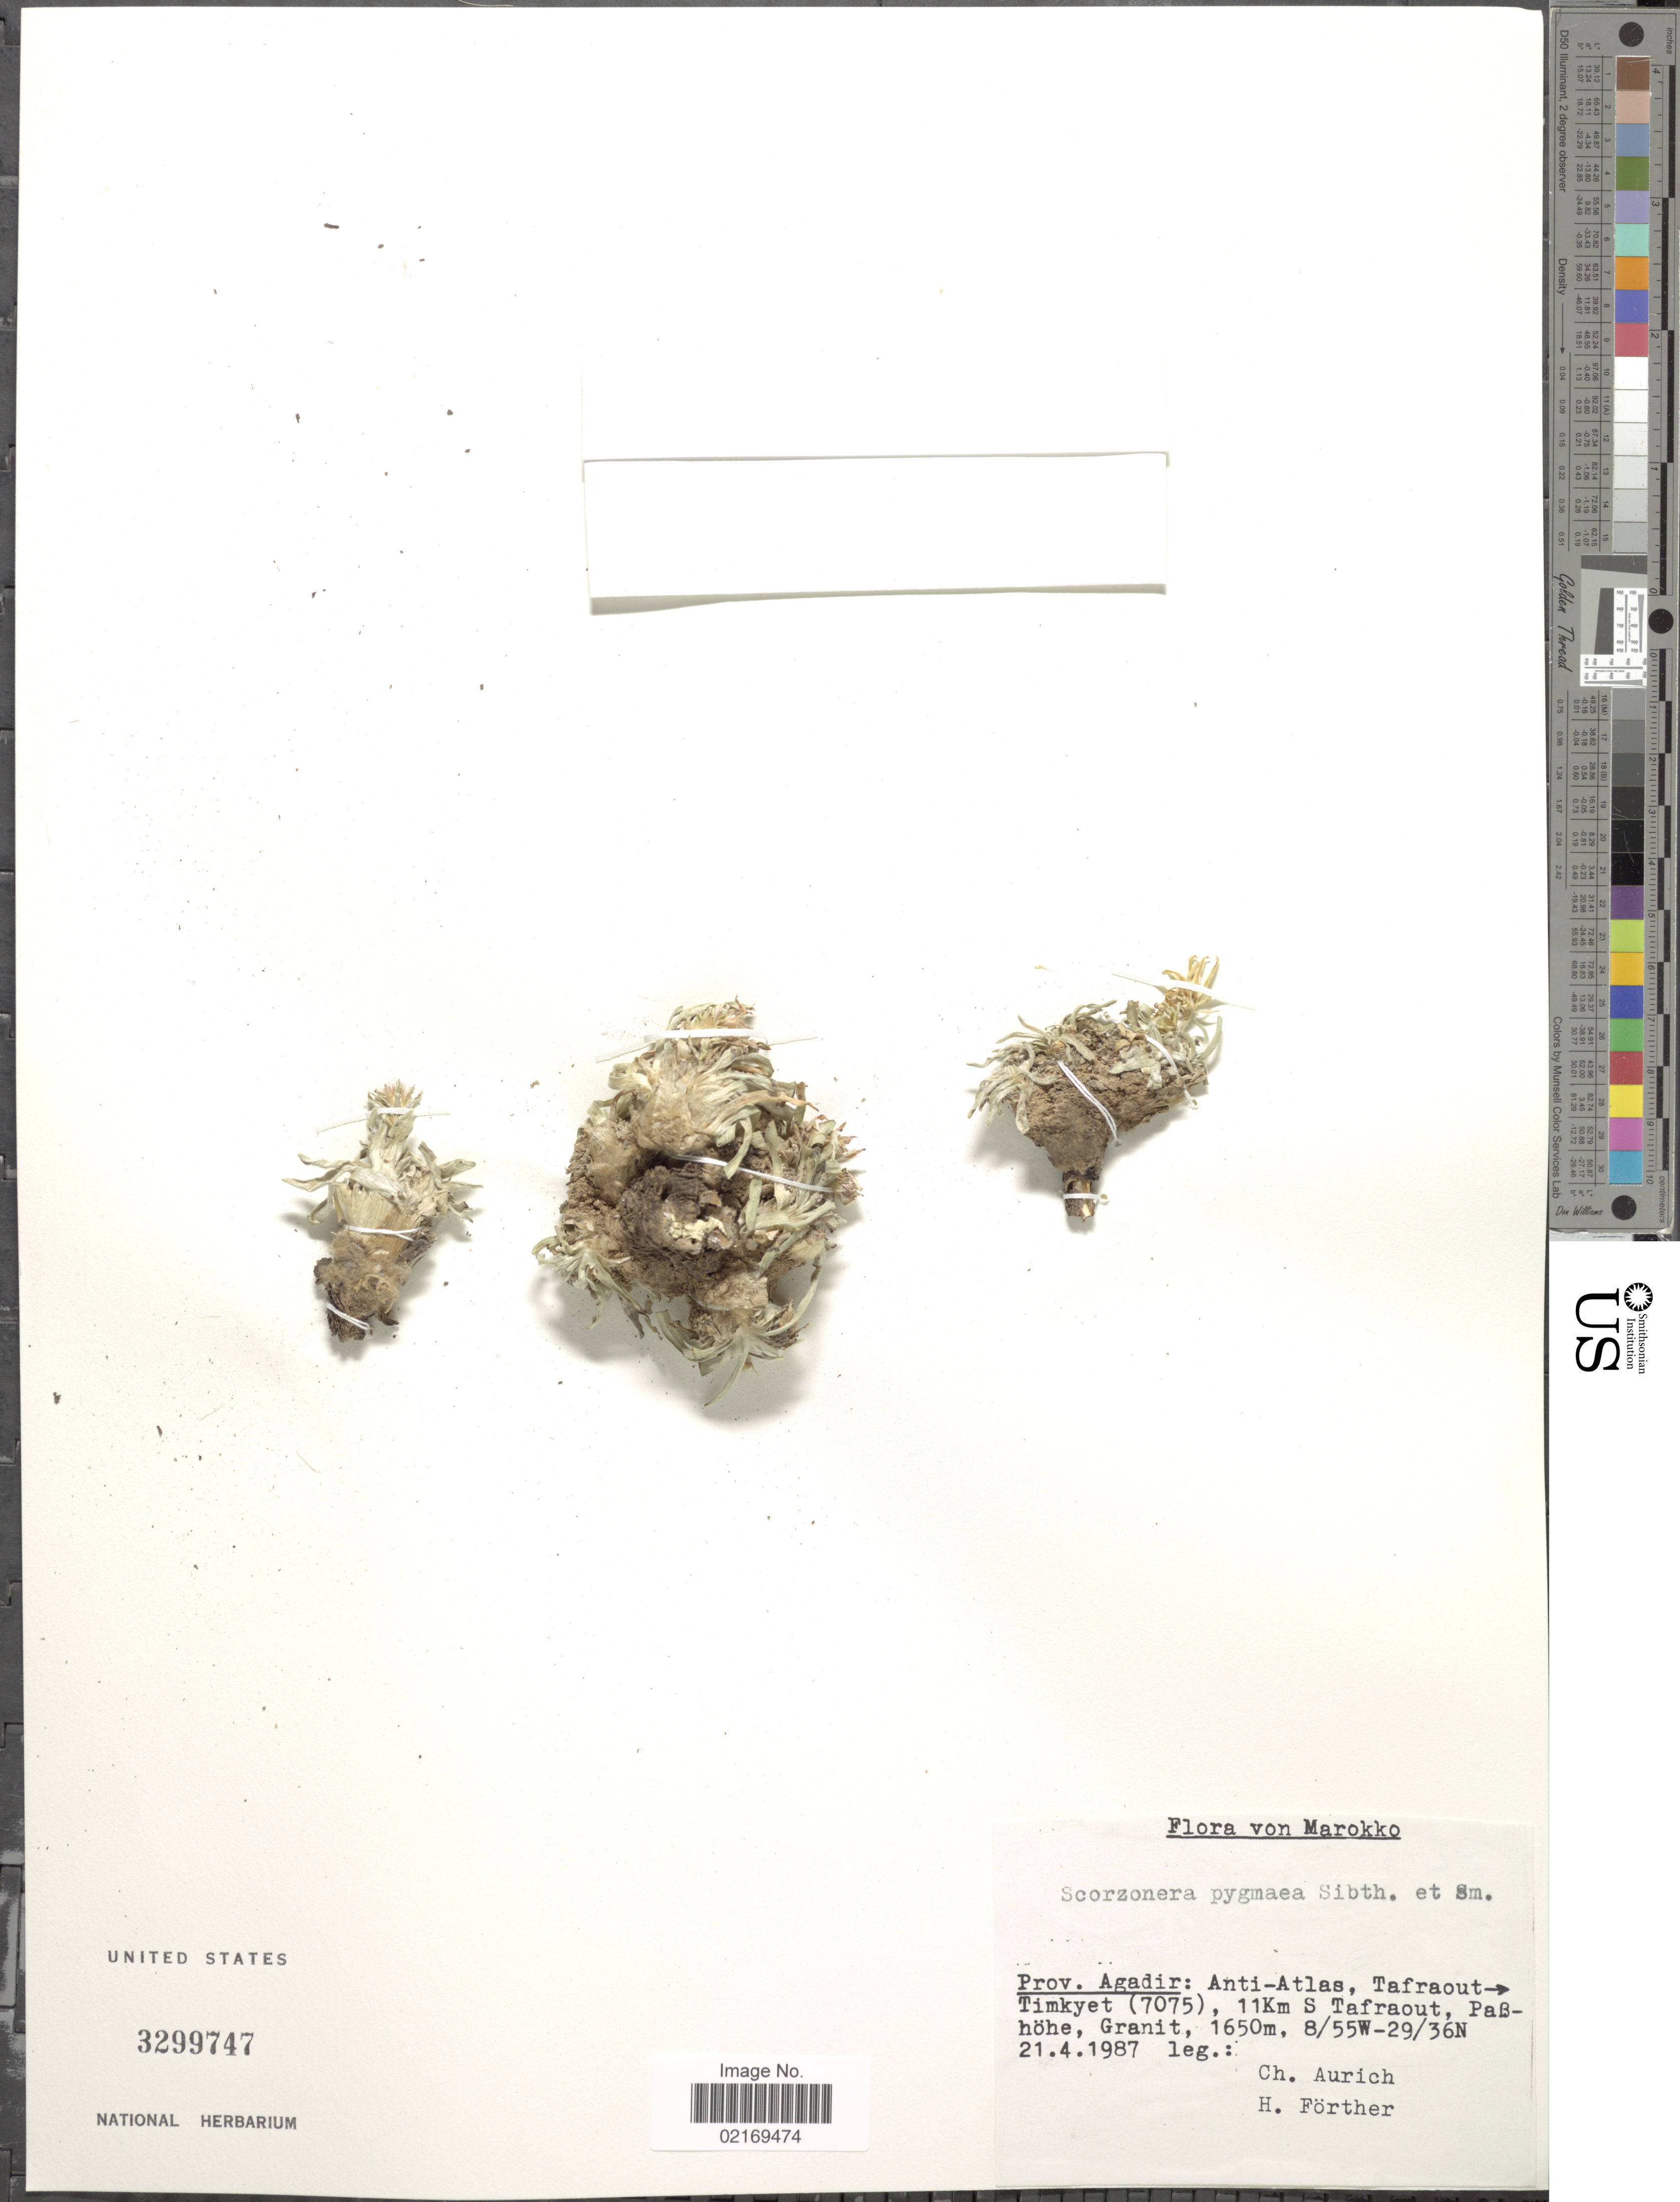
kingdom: Plantae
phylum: Tracheophyta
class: Magnoliopsida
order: Asterales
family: Asteraceae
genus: Scorzonera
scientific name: Scorzonera pygmaea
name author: Sm.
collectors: C. Aurich & H. Förther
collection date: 1987-04-21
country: Morocco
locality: Marokko, Prov. Agadir: Anti-Atlas, Tafraout->Timkyet (7075), 11 Km S Tafraout, Paßhohe, Granit.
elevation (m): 1650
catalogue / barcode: US 3299747